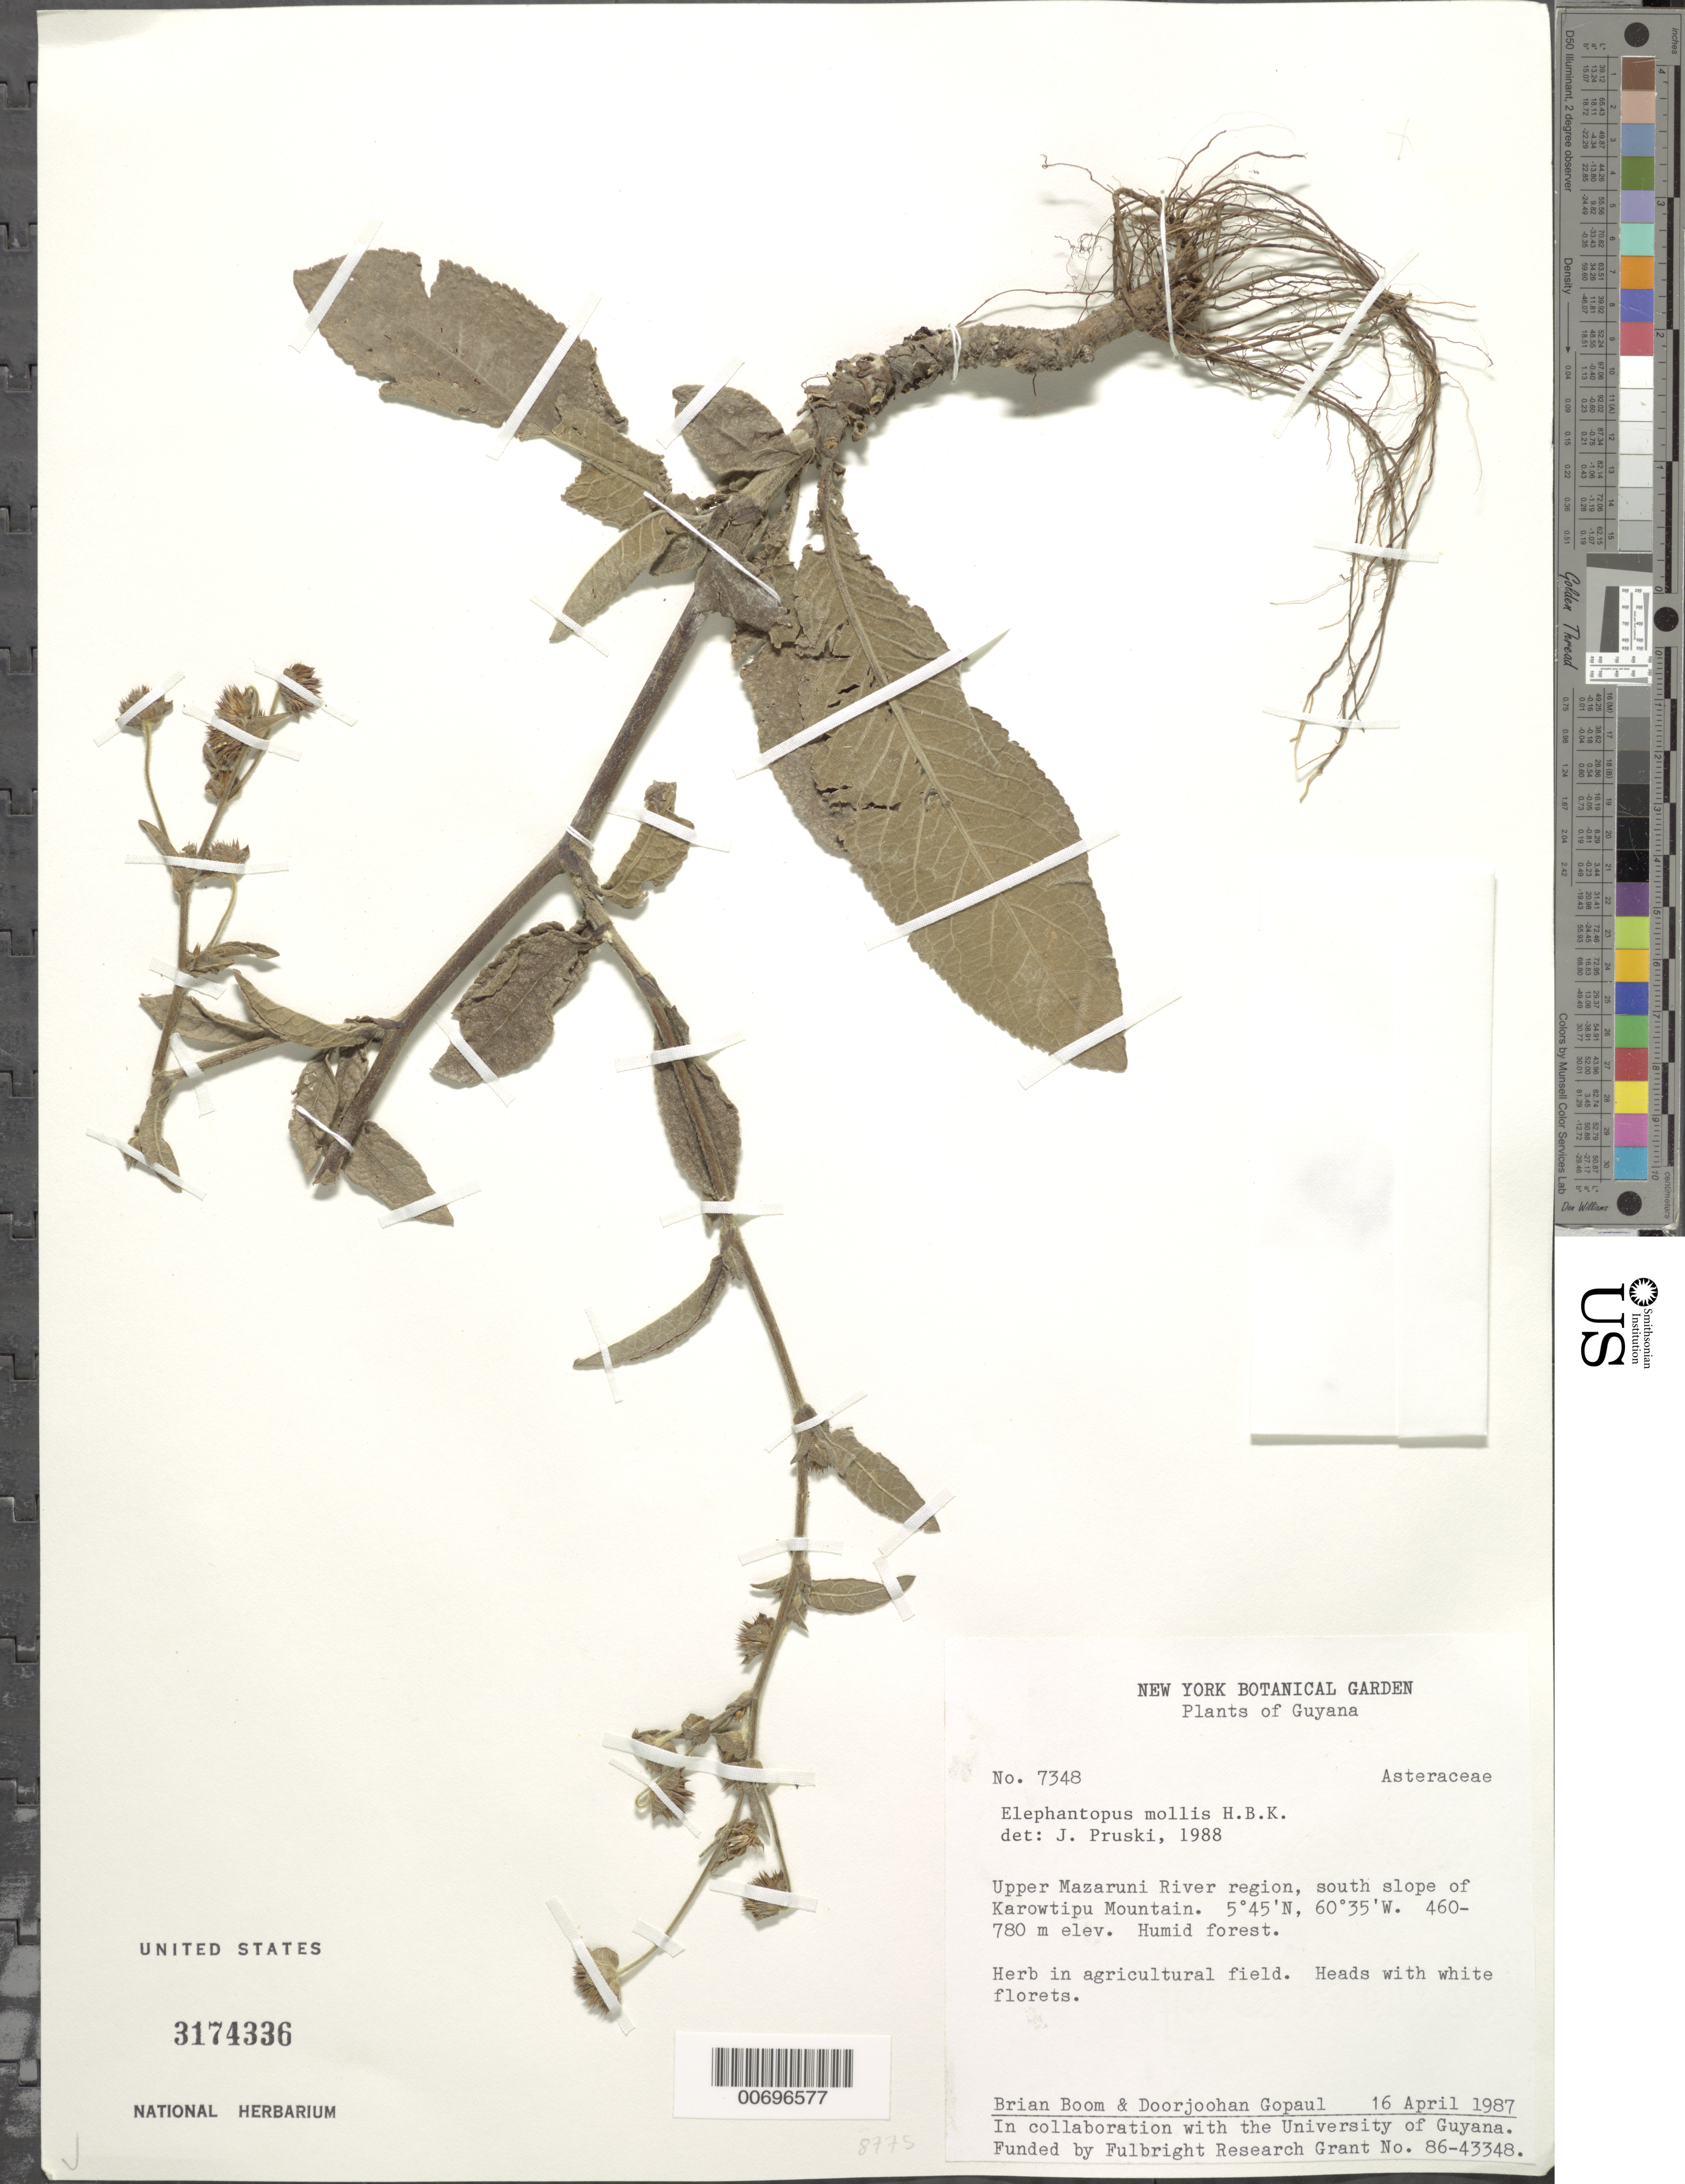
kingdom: Plantae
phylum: Tracheophyta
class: Magnoliopsida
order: Asterales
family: Asteraceae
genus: Elephantopus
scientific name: Elephantopus mollis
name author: Kunth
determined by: Pruski, J. F.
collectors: B. M. Boom & D. Gopaul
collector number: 7348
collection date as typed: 16-Apr-87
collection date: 1987-04-16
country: Guyana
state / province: Cuyuni-Mazaruni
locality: Karowtipu Mountain, S slope, upper Mazaruni R. region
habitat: Humid forest, in agricultural field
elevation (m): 460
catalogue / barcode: US 3174336